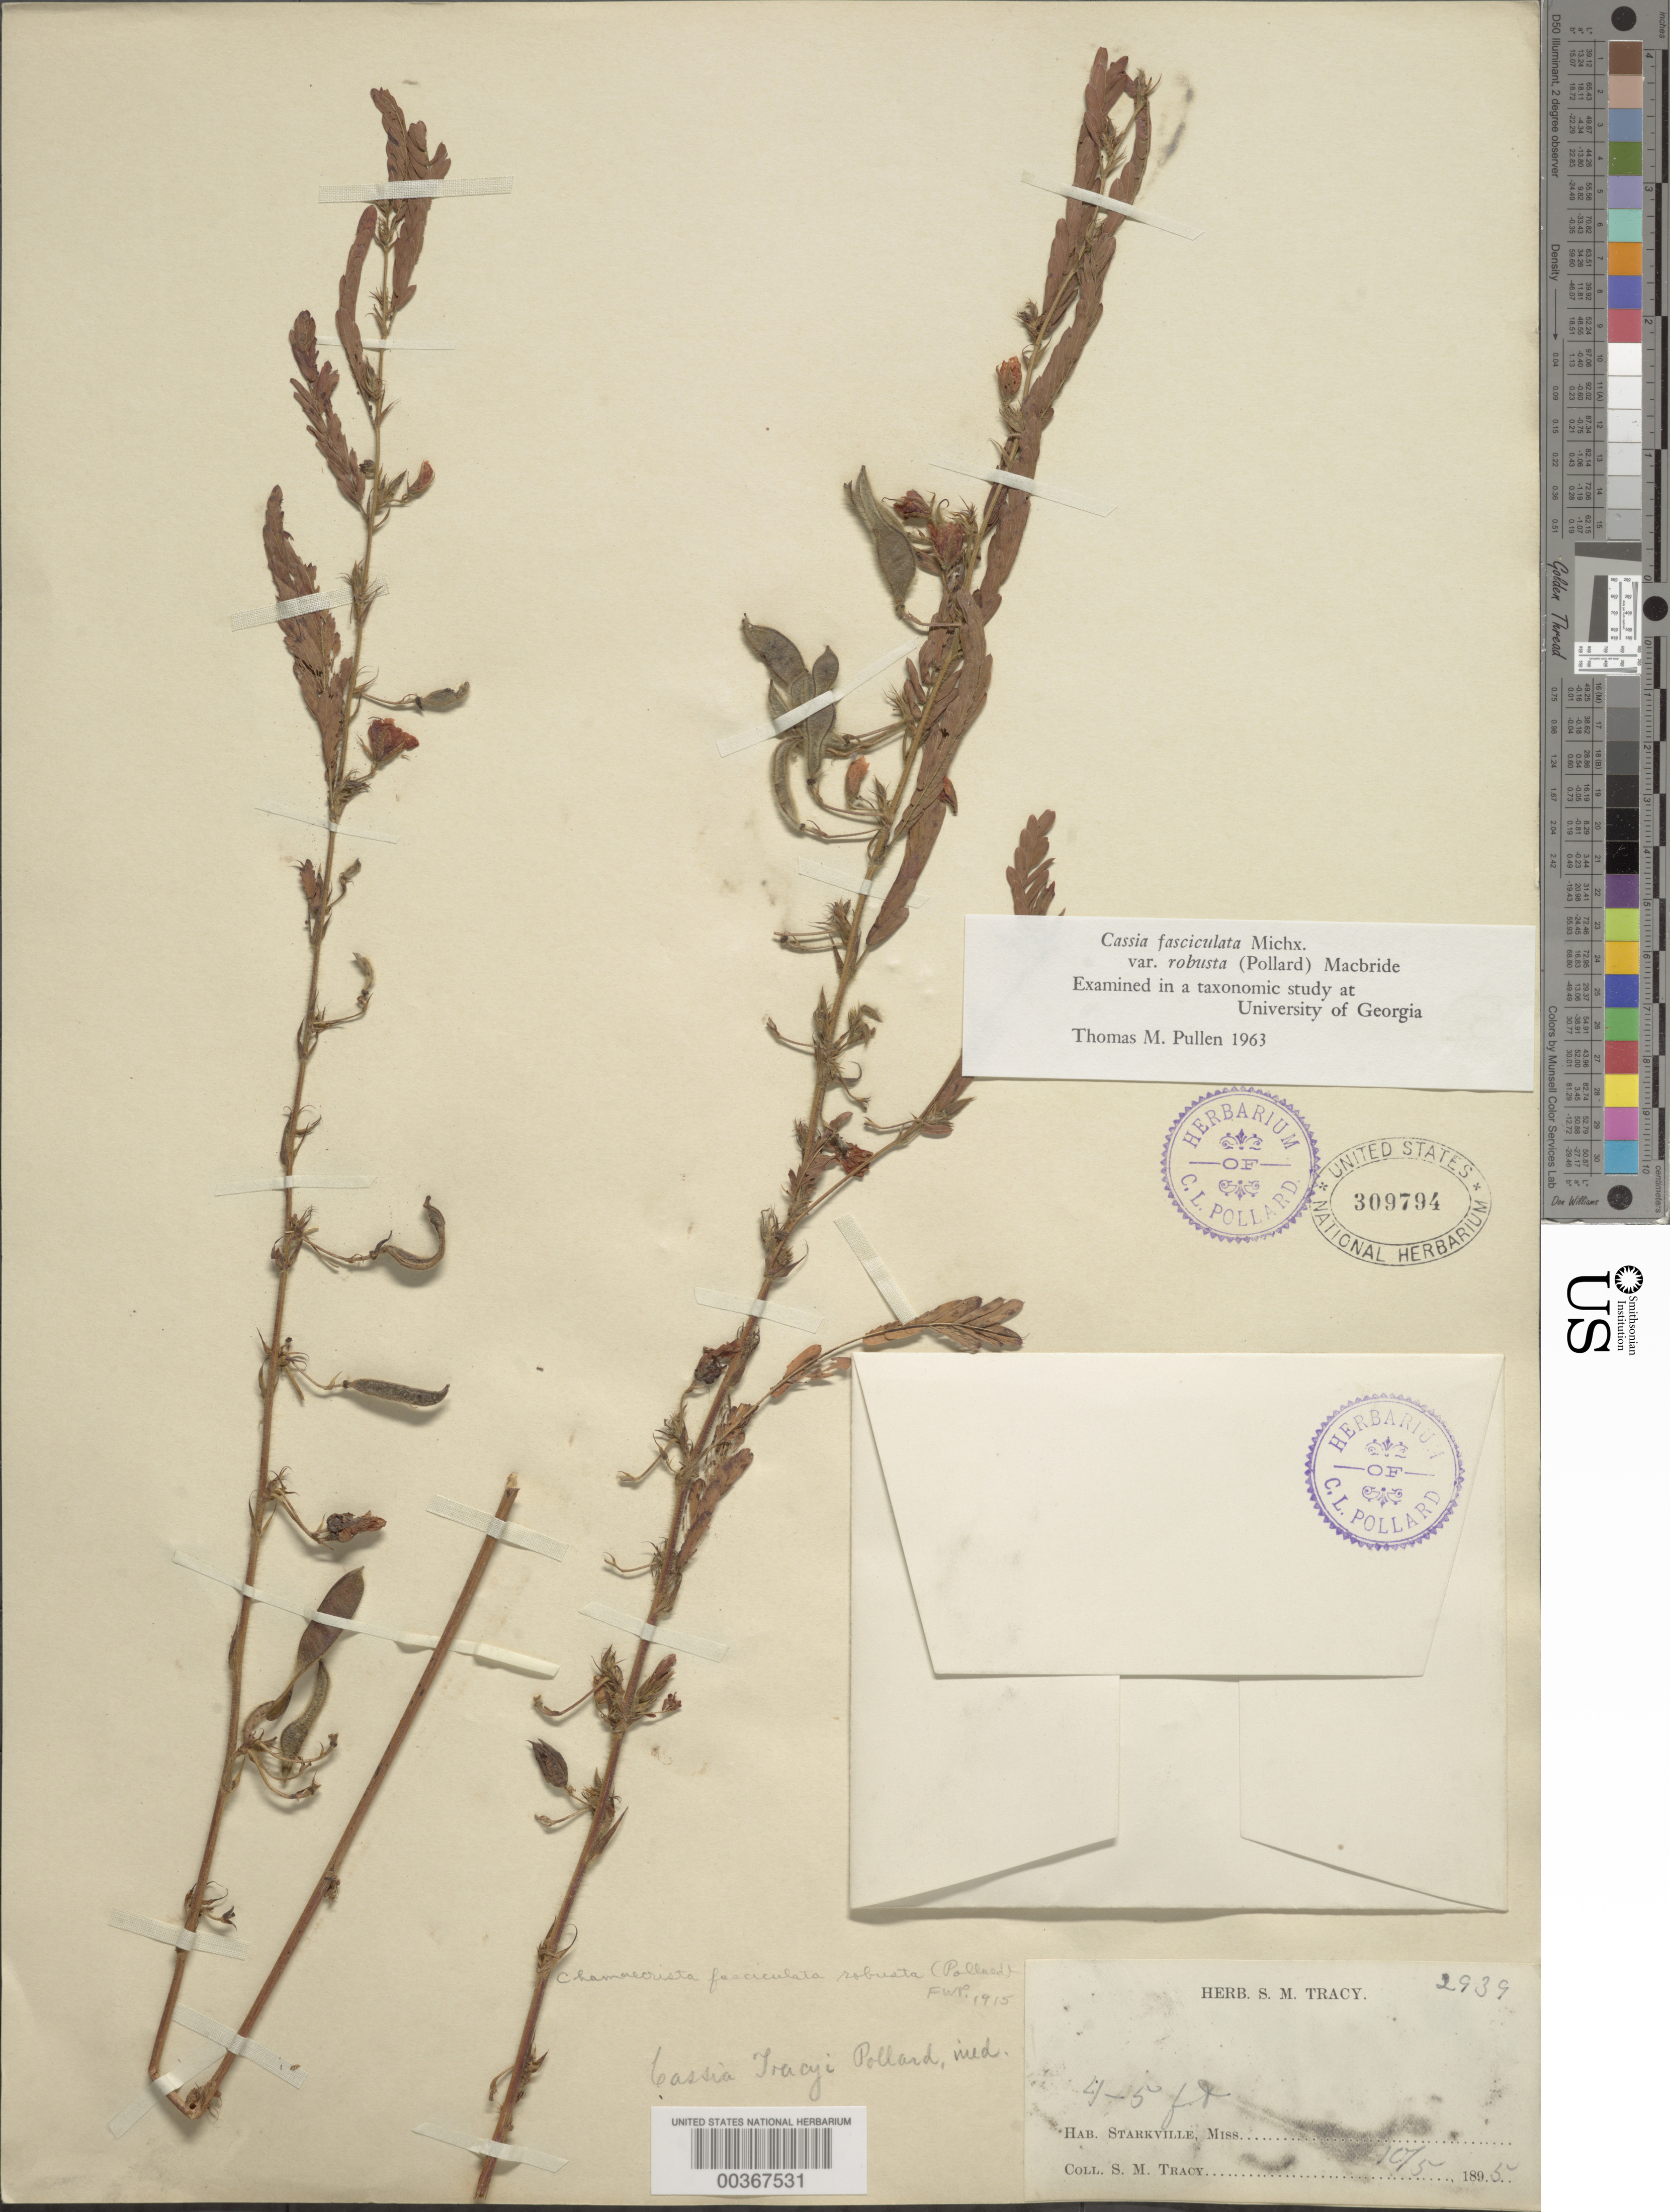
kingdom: Plantae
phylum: Tracheophyta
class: Magnoliopsida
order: Fabales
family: Fabaceae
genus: Chamaecrista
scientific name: Chamaecrista fasciculata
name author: (Michx.) Greene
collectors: S. M. Tracy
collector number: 2939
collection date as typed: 05 Oct 1895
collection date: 1895-10-05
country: United States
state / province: Mississippi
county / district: Oktibbeha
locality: Starkville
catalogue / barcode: US 309794